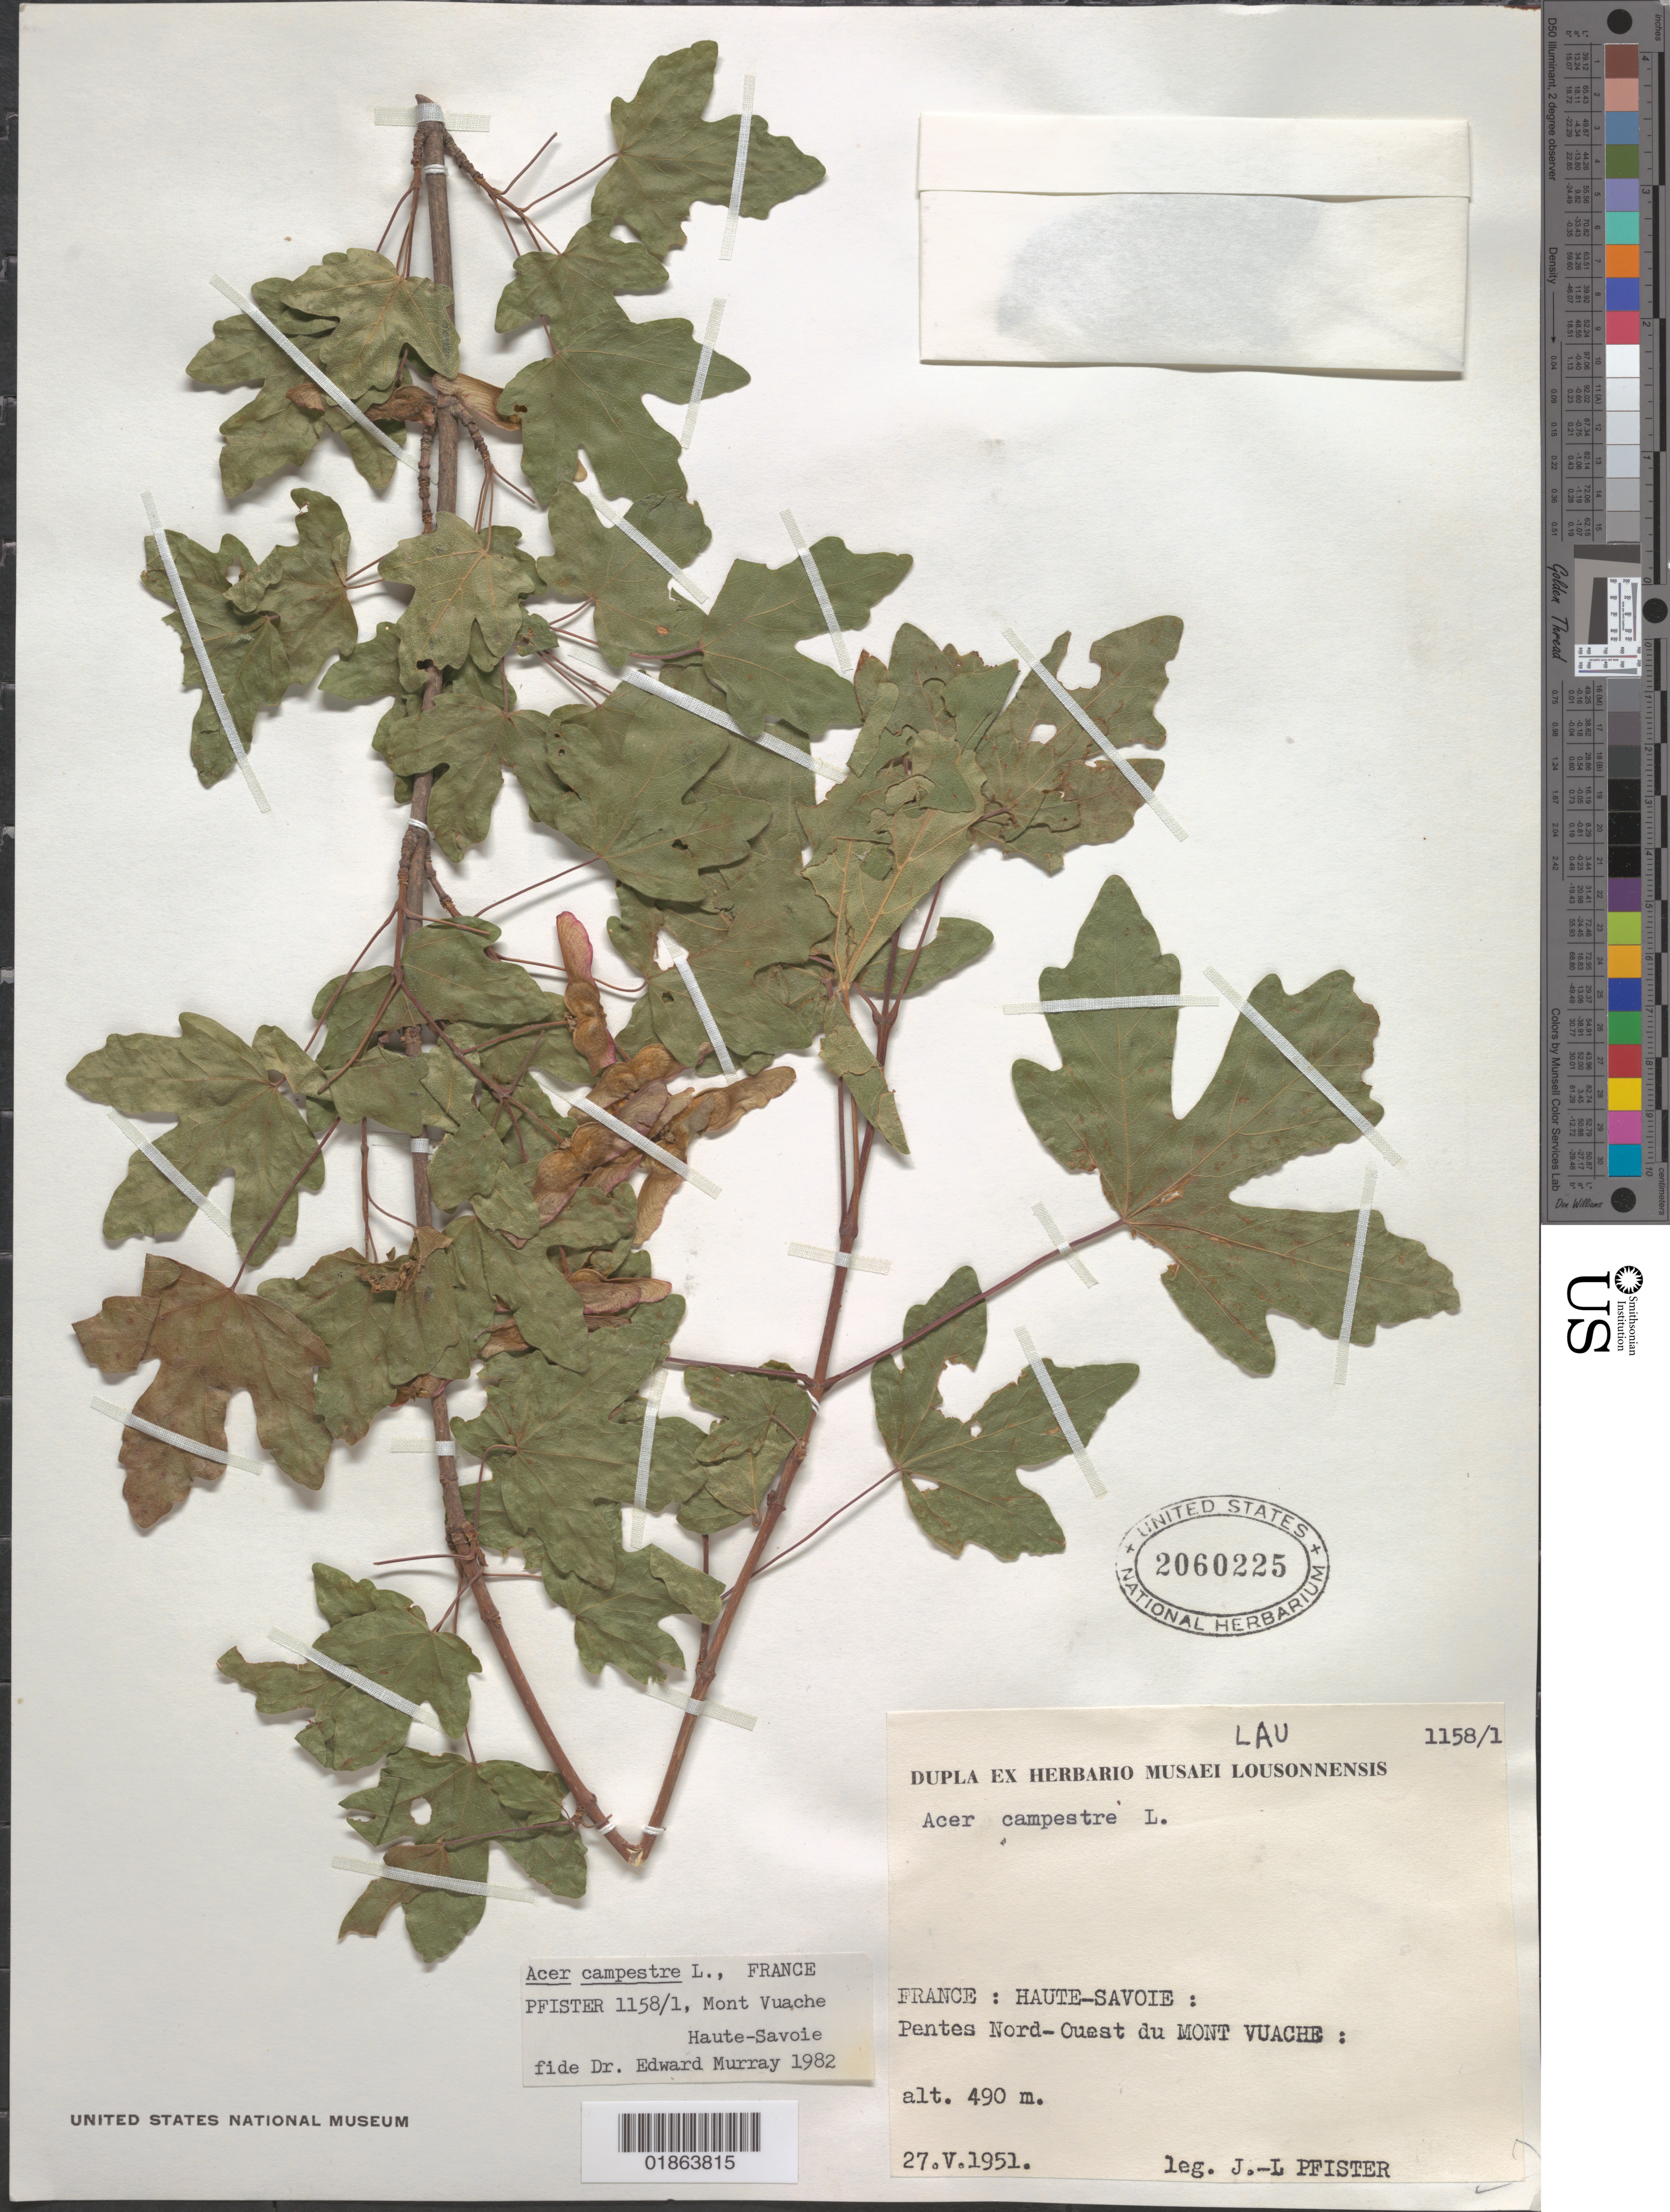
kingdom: Plantae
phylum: Tracheophyta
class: Magnoliopsida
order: Sapindales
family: Sapindaceae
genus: Acer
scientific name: Acer campestre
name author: L.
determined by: Murray, Edward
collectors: J. Pfister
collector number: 1158/1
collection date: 1951-05-27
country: France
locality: Haute-Savoie, Pentes Nord-Ouest du Mont Vuache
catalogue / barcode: US 2060225